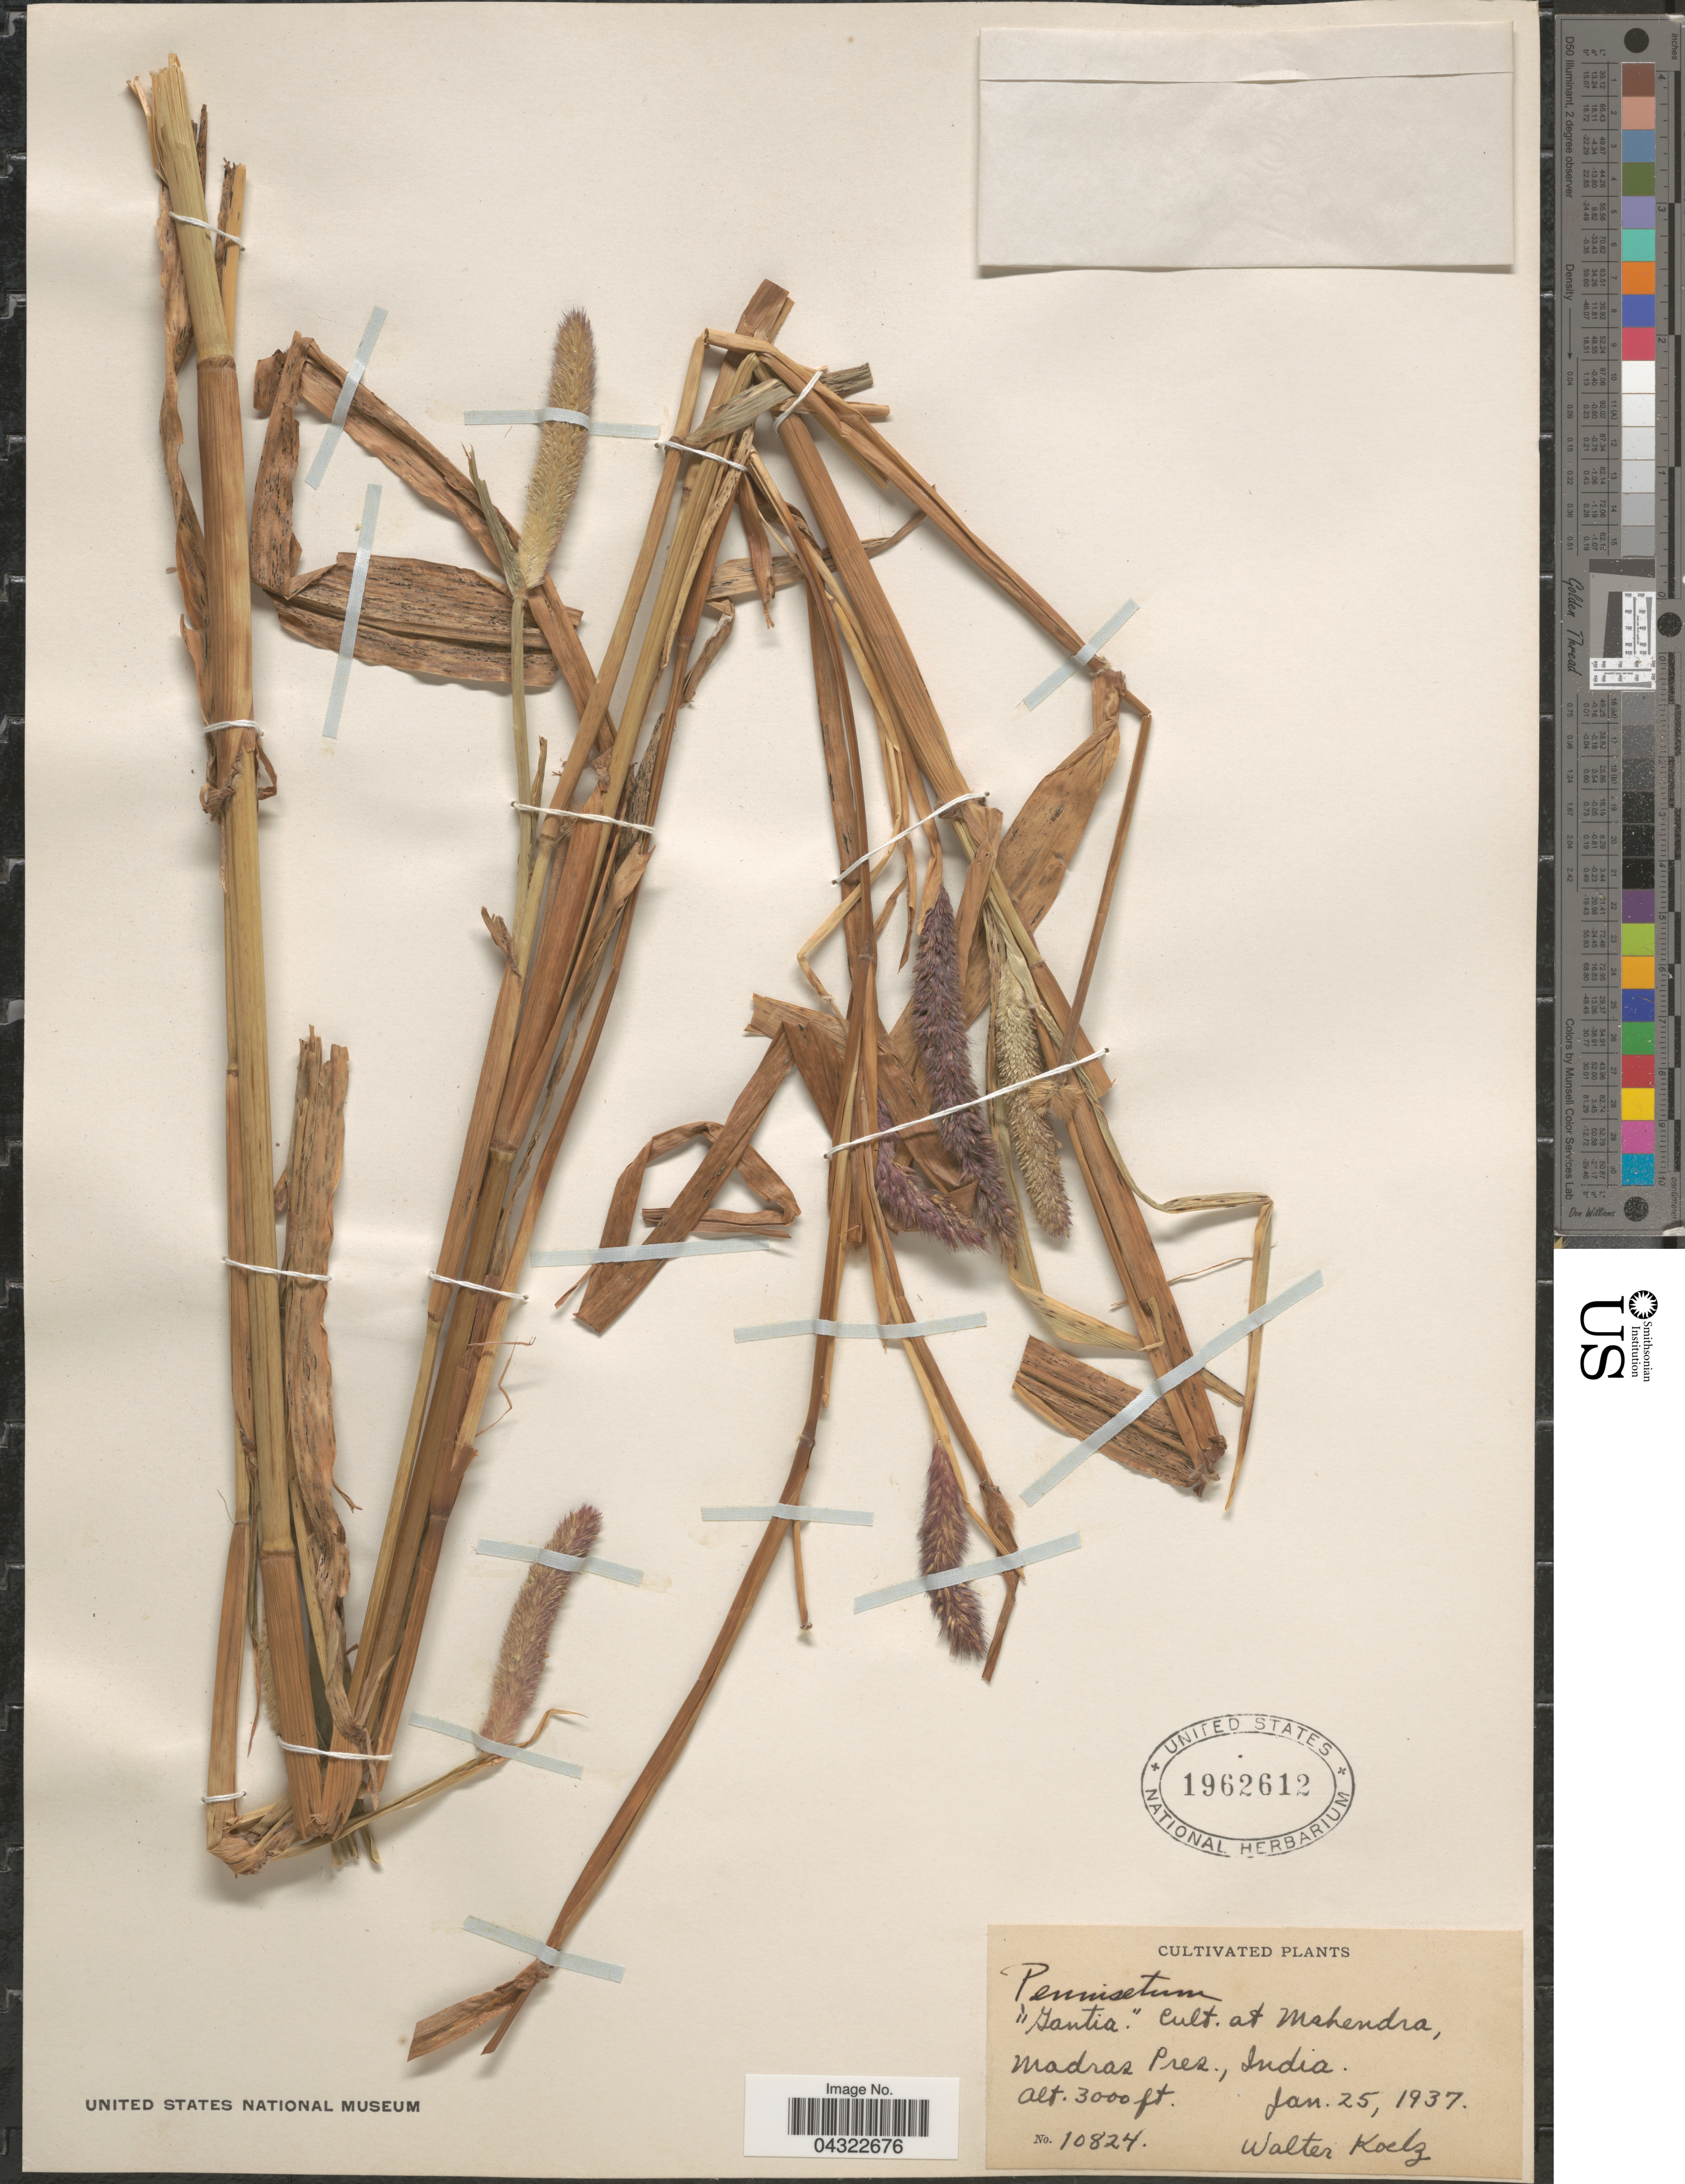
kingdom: Plantae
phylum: Tracheophyta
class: Liliopsida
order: Poales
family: Poaceae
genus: Cenchrus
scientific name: Cenchrus sp.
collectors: W. N. Koelz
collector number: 10824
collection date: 1937-01-25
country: India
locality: Gantia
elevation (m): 914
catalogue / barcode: US 1962612